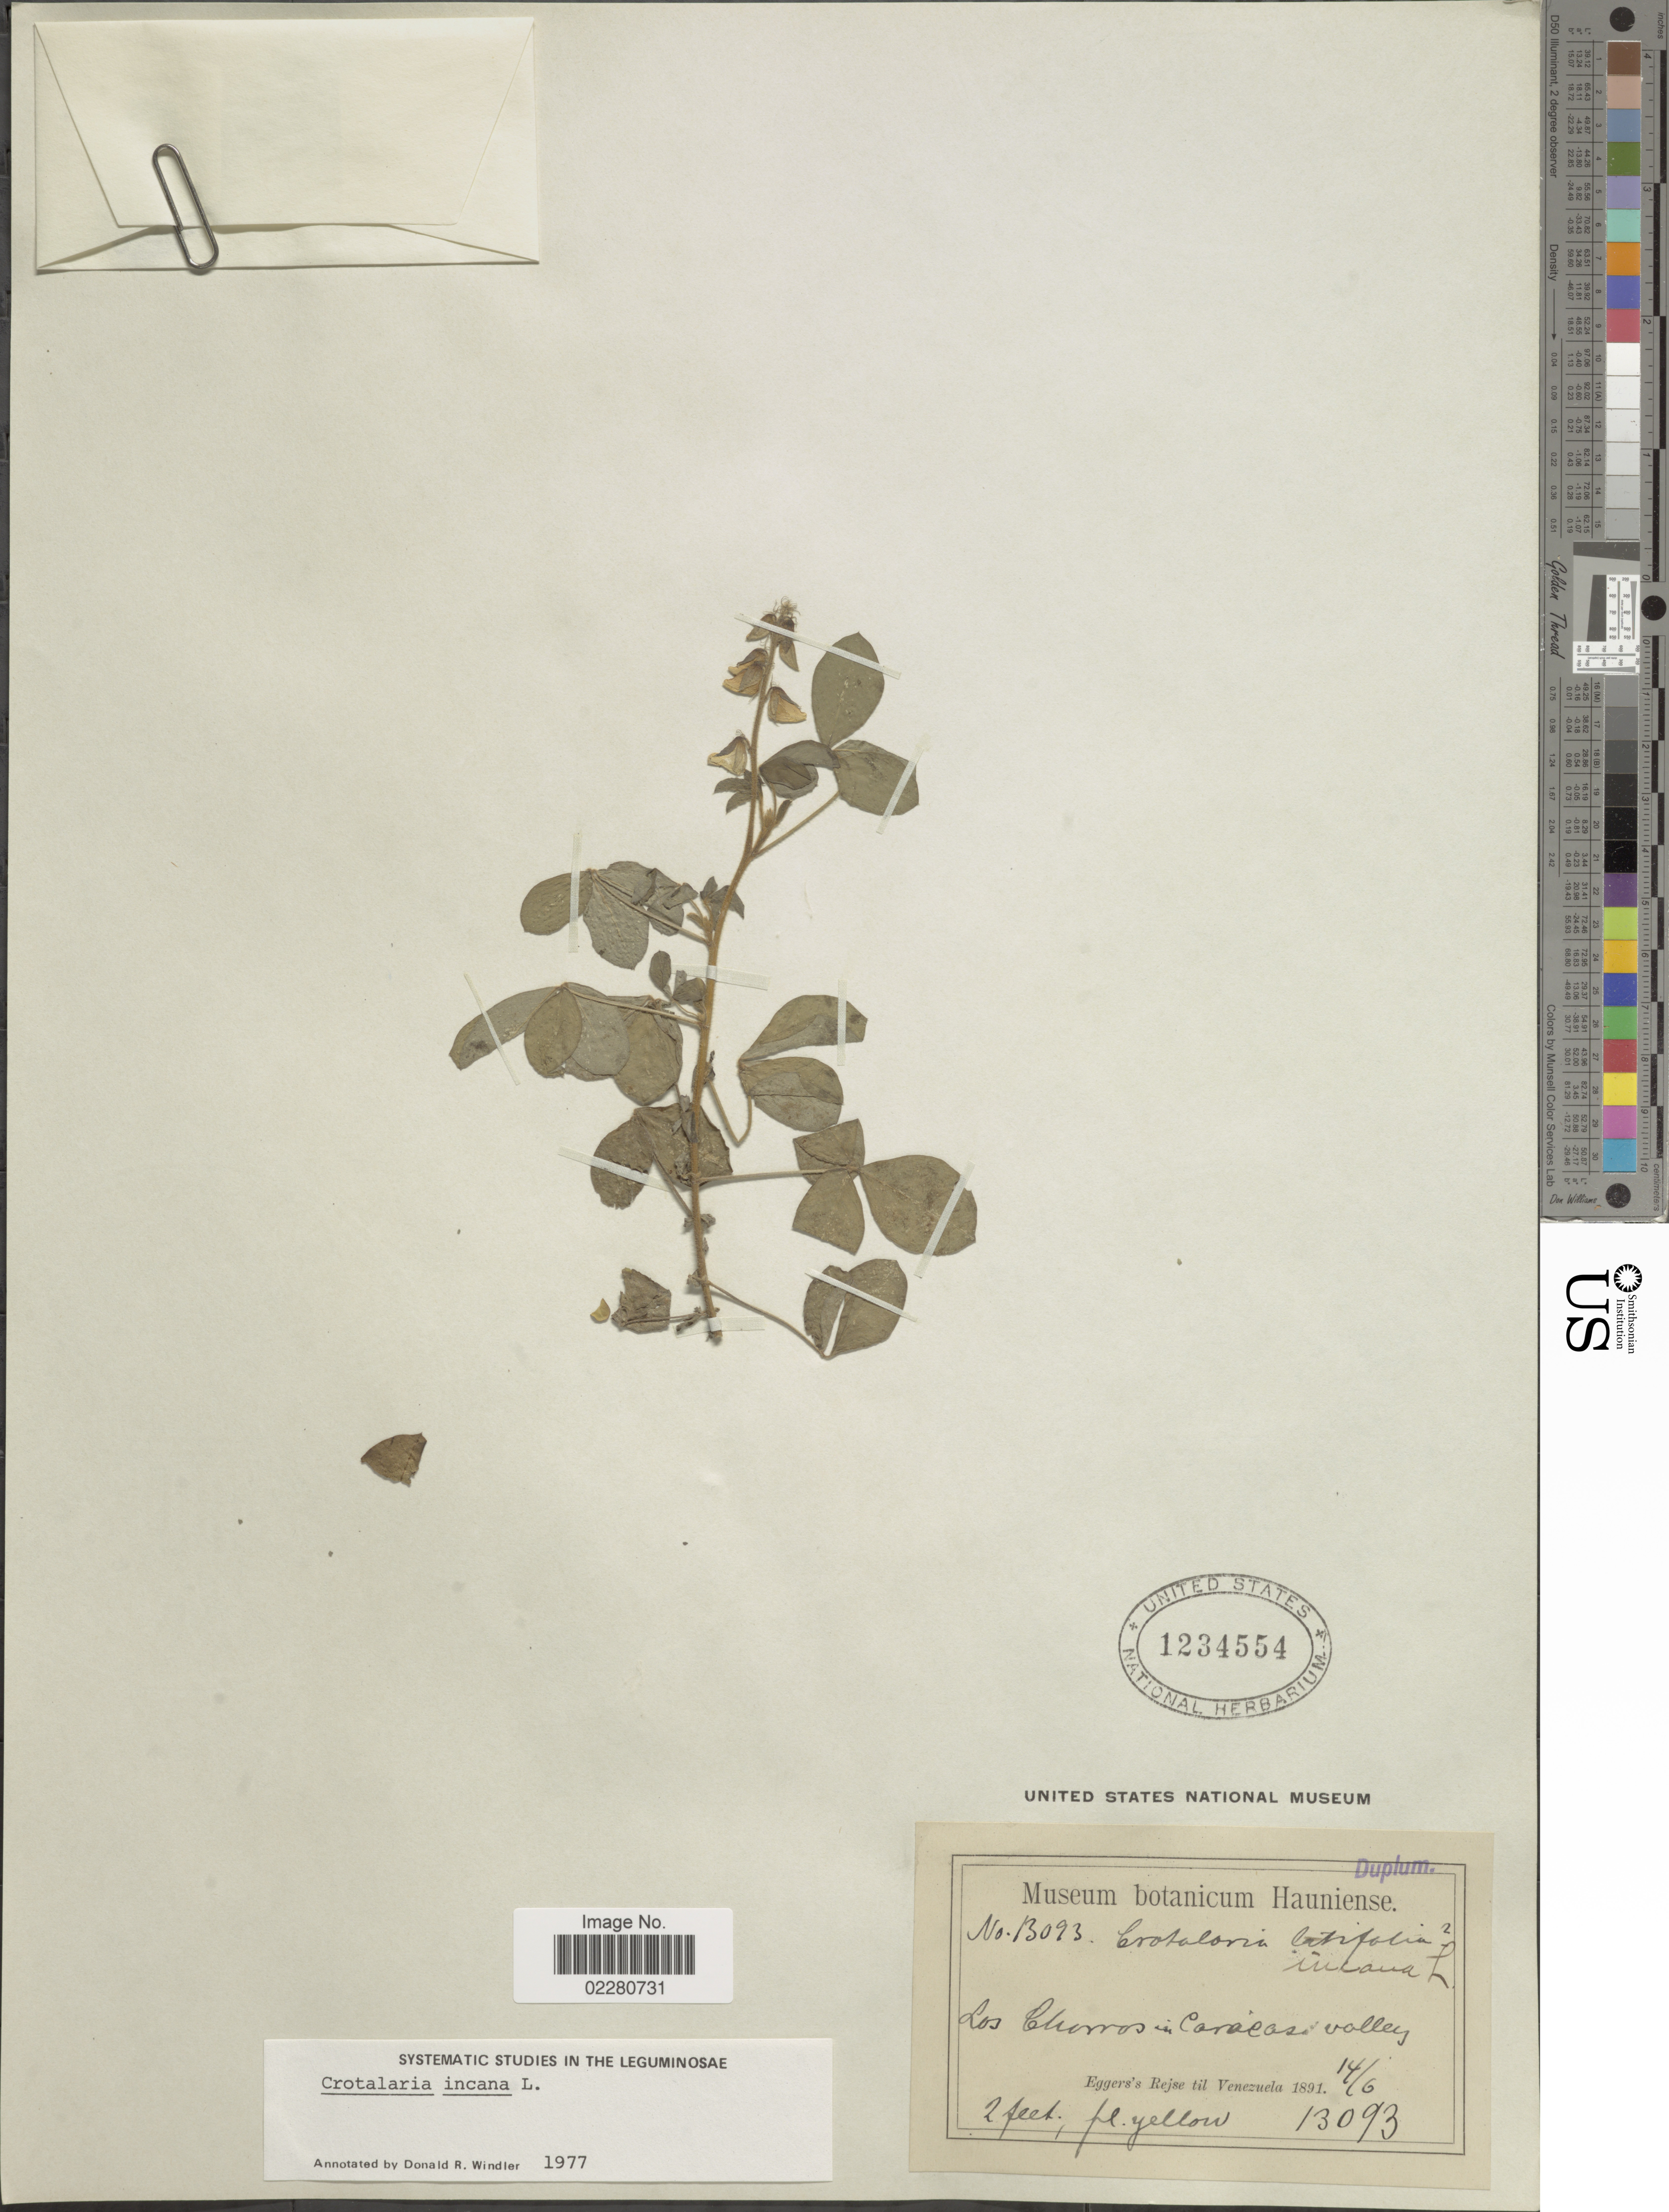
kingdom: Plantae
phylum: Tracheophyta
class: Magnoliopsida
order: Fabales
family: Fabaceae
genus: Crotalaria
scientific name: Crotalaria incana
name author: L.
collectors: -. Eggers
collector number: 13093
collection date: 1891-06-14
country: Venezuela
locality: Los Chorros in Caracas valley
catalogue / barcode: US 1234554